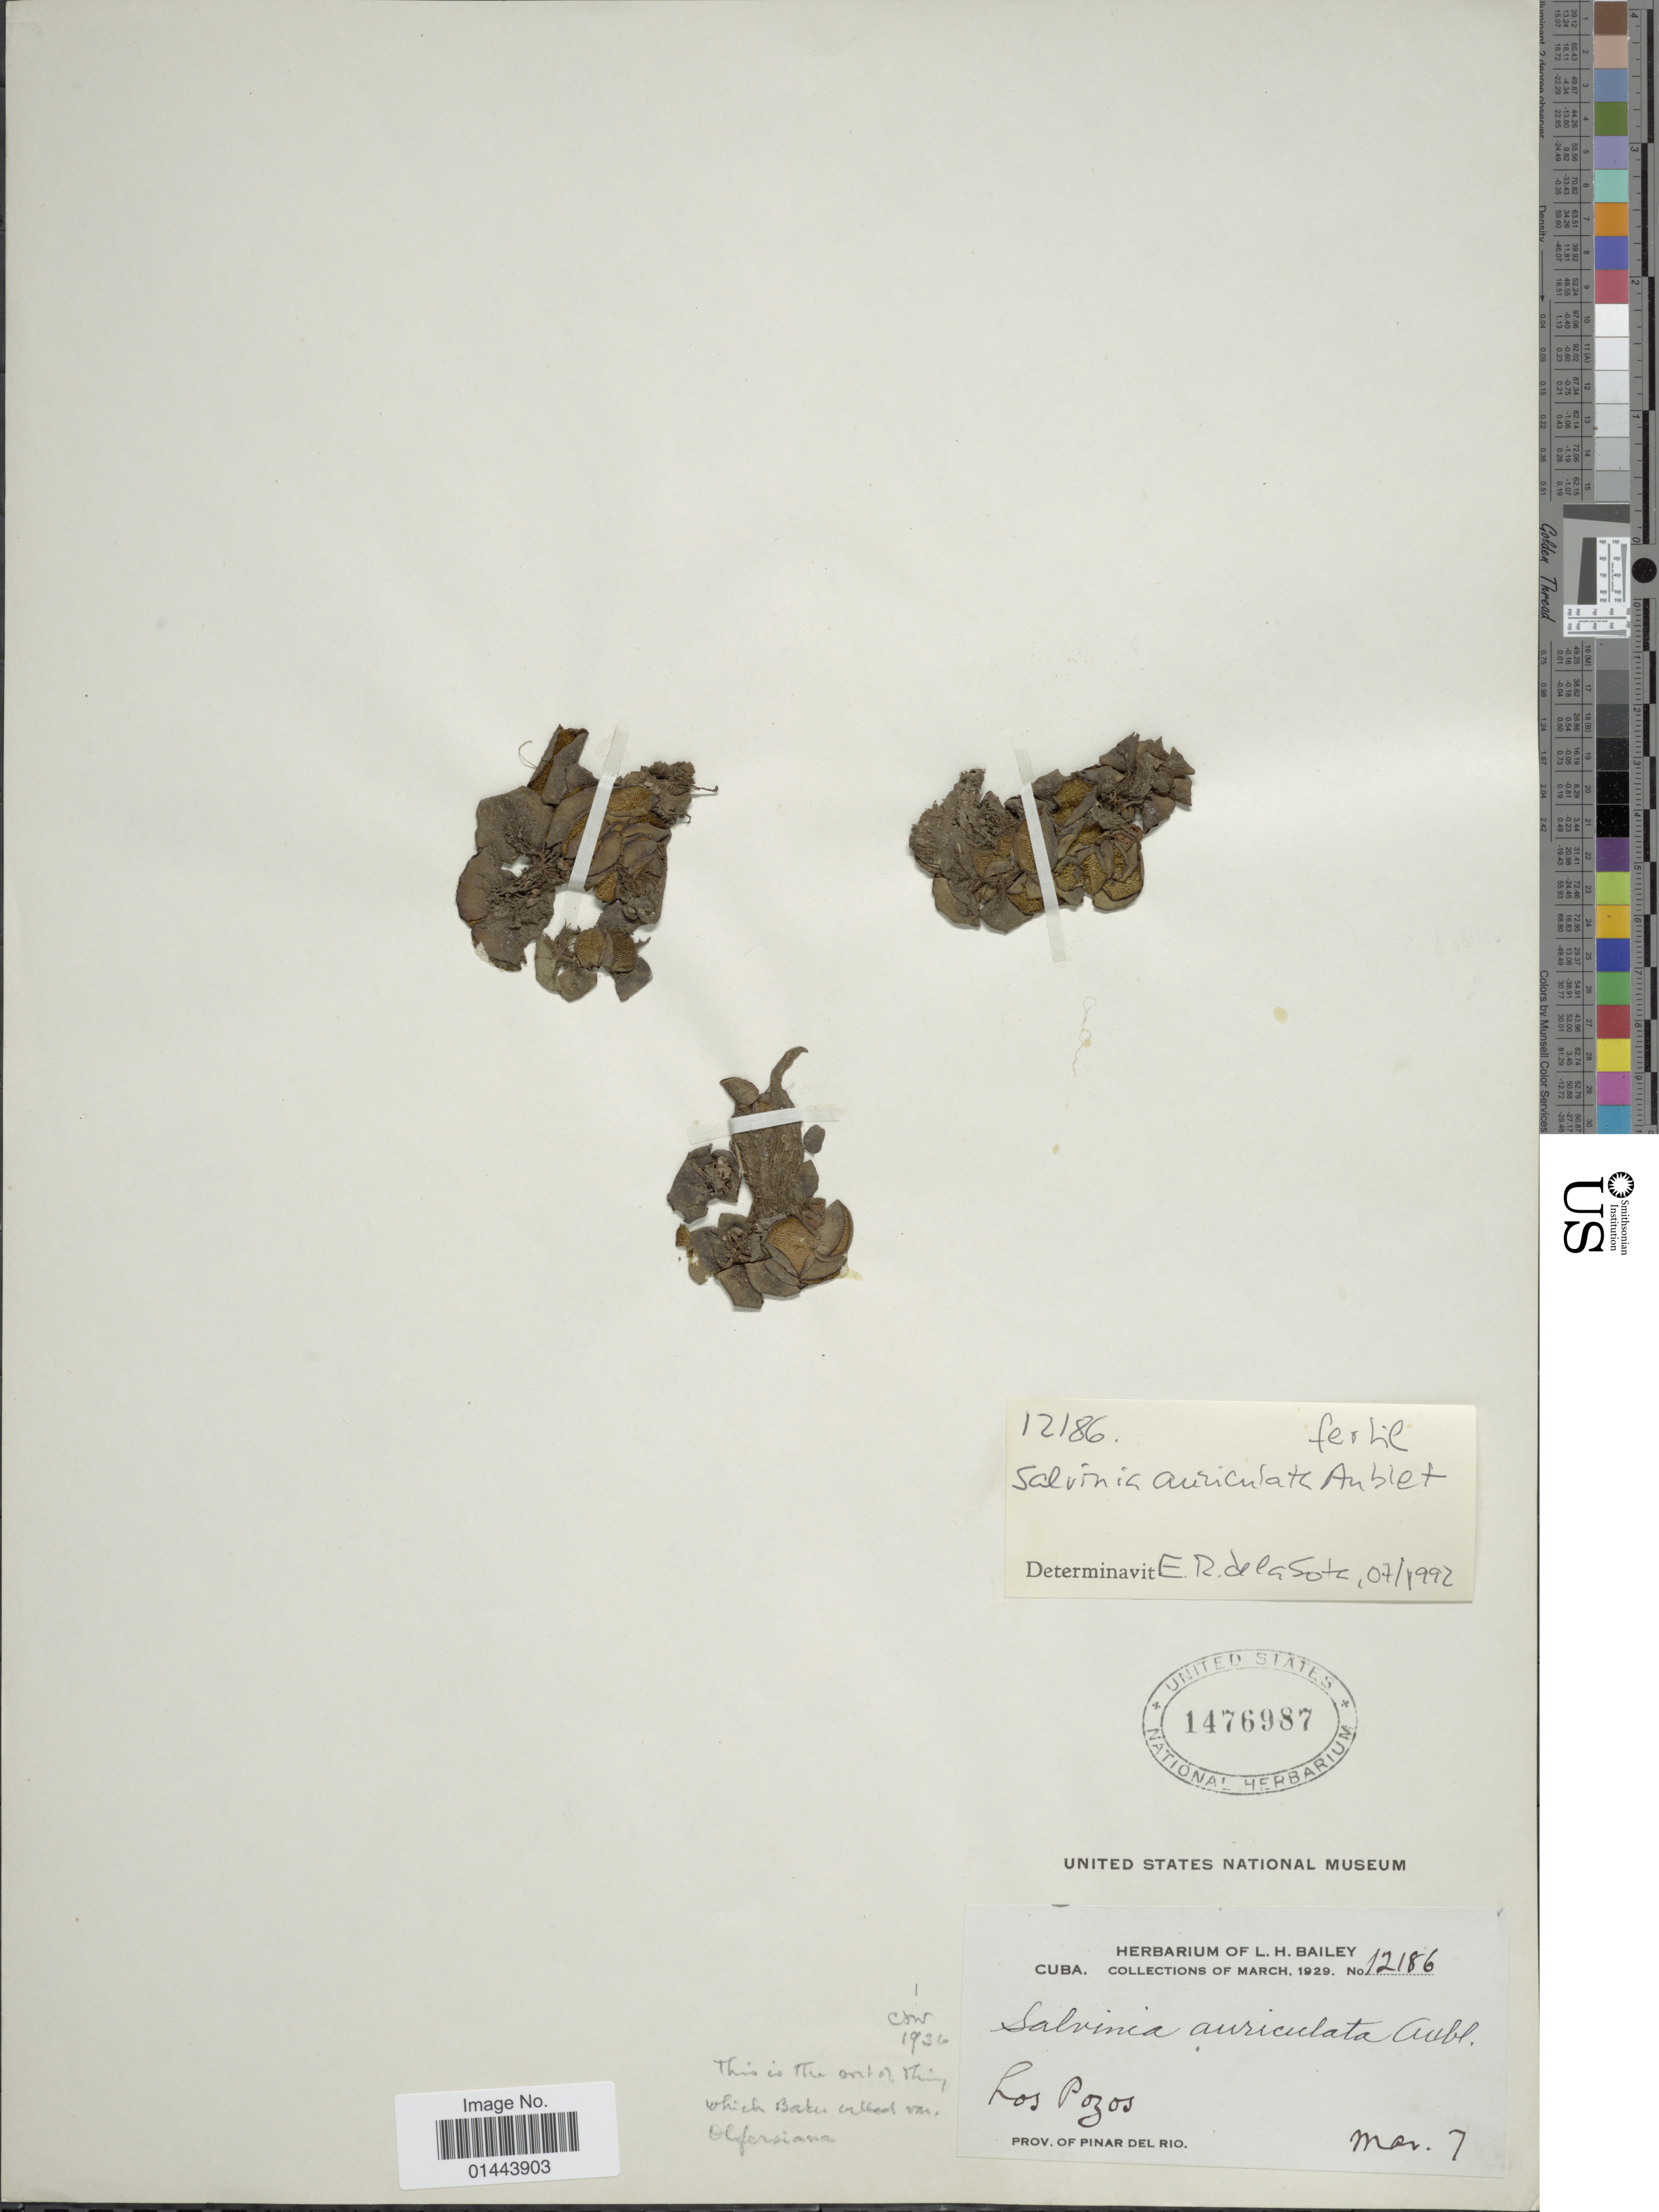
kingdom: Plantae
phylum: Tracheophyta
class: Polypodiopsida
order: Salviniales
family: Salviniaceae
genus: Salvinia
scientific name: Salvinia auriculata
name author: Aubl.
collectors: ex herb. L. H. Bailey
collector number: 12186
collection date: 1929-03-07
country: Cuba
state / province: Pinar del Río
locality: Los Pozos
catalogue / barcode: US 1476987